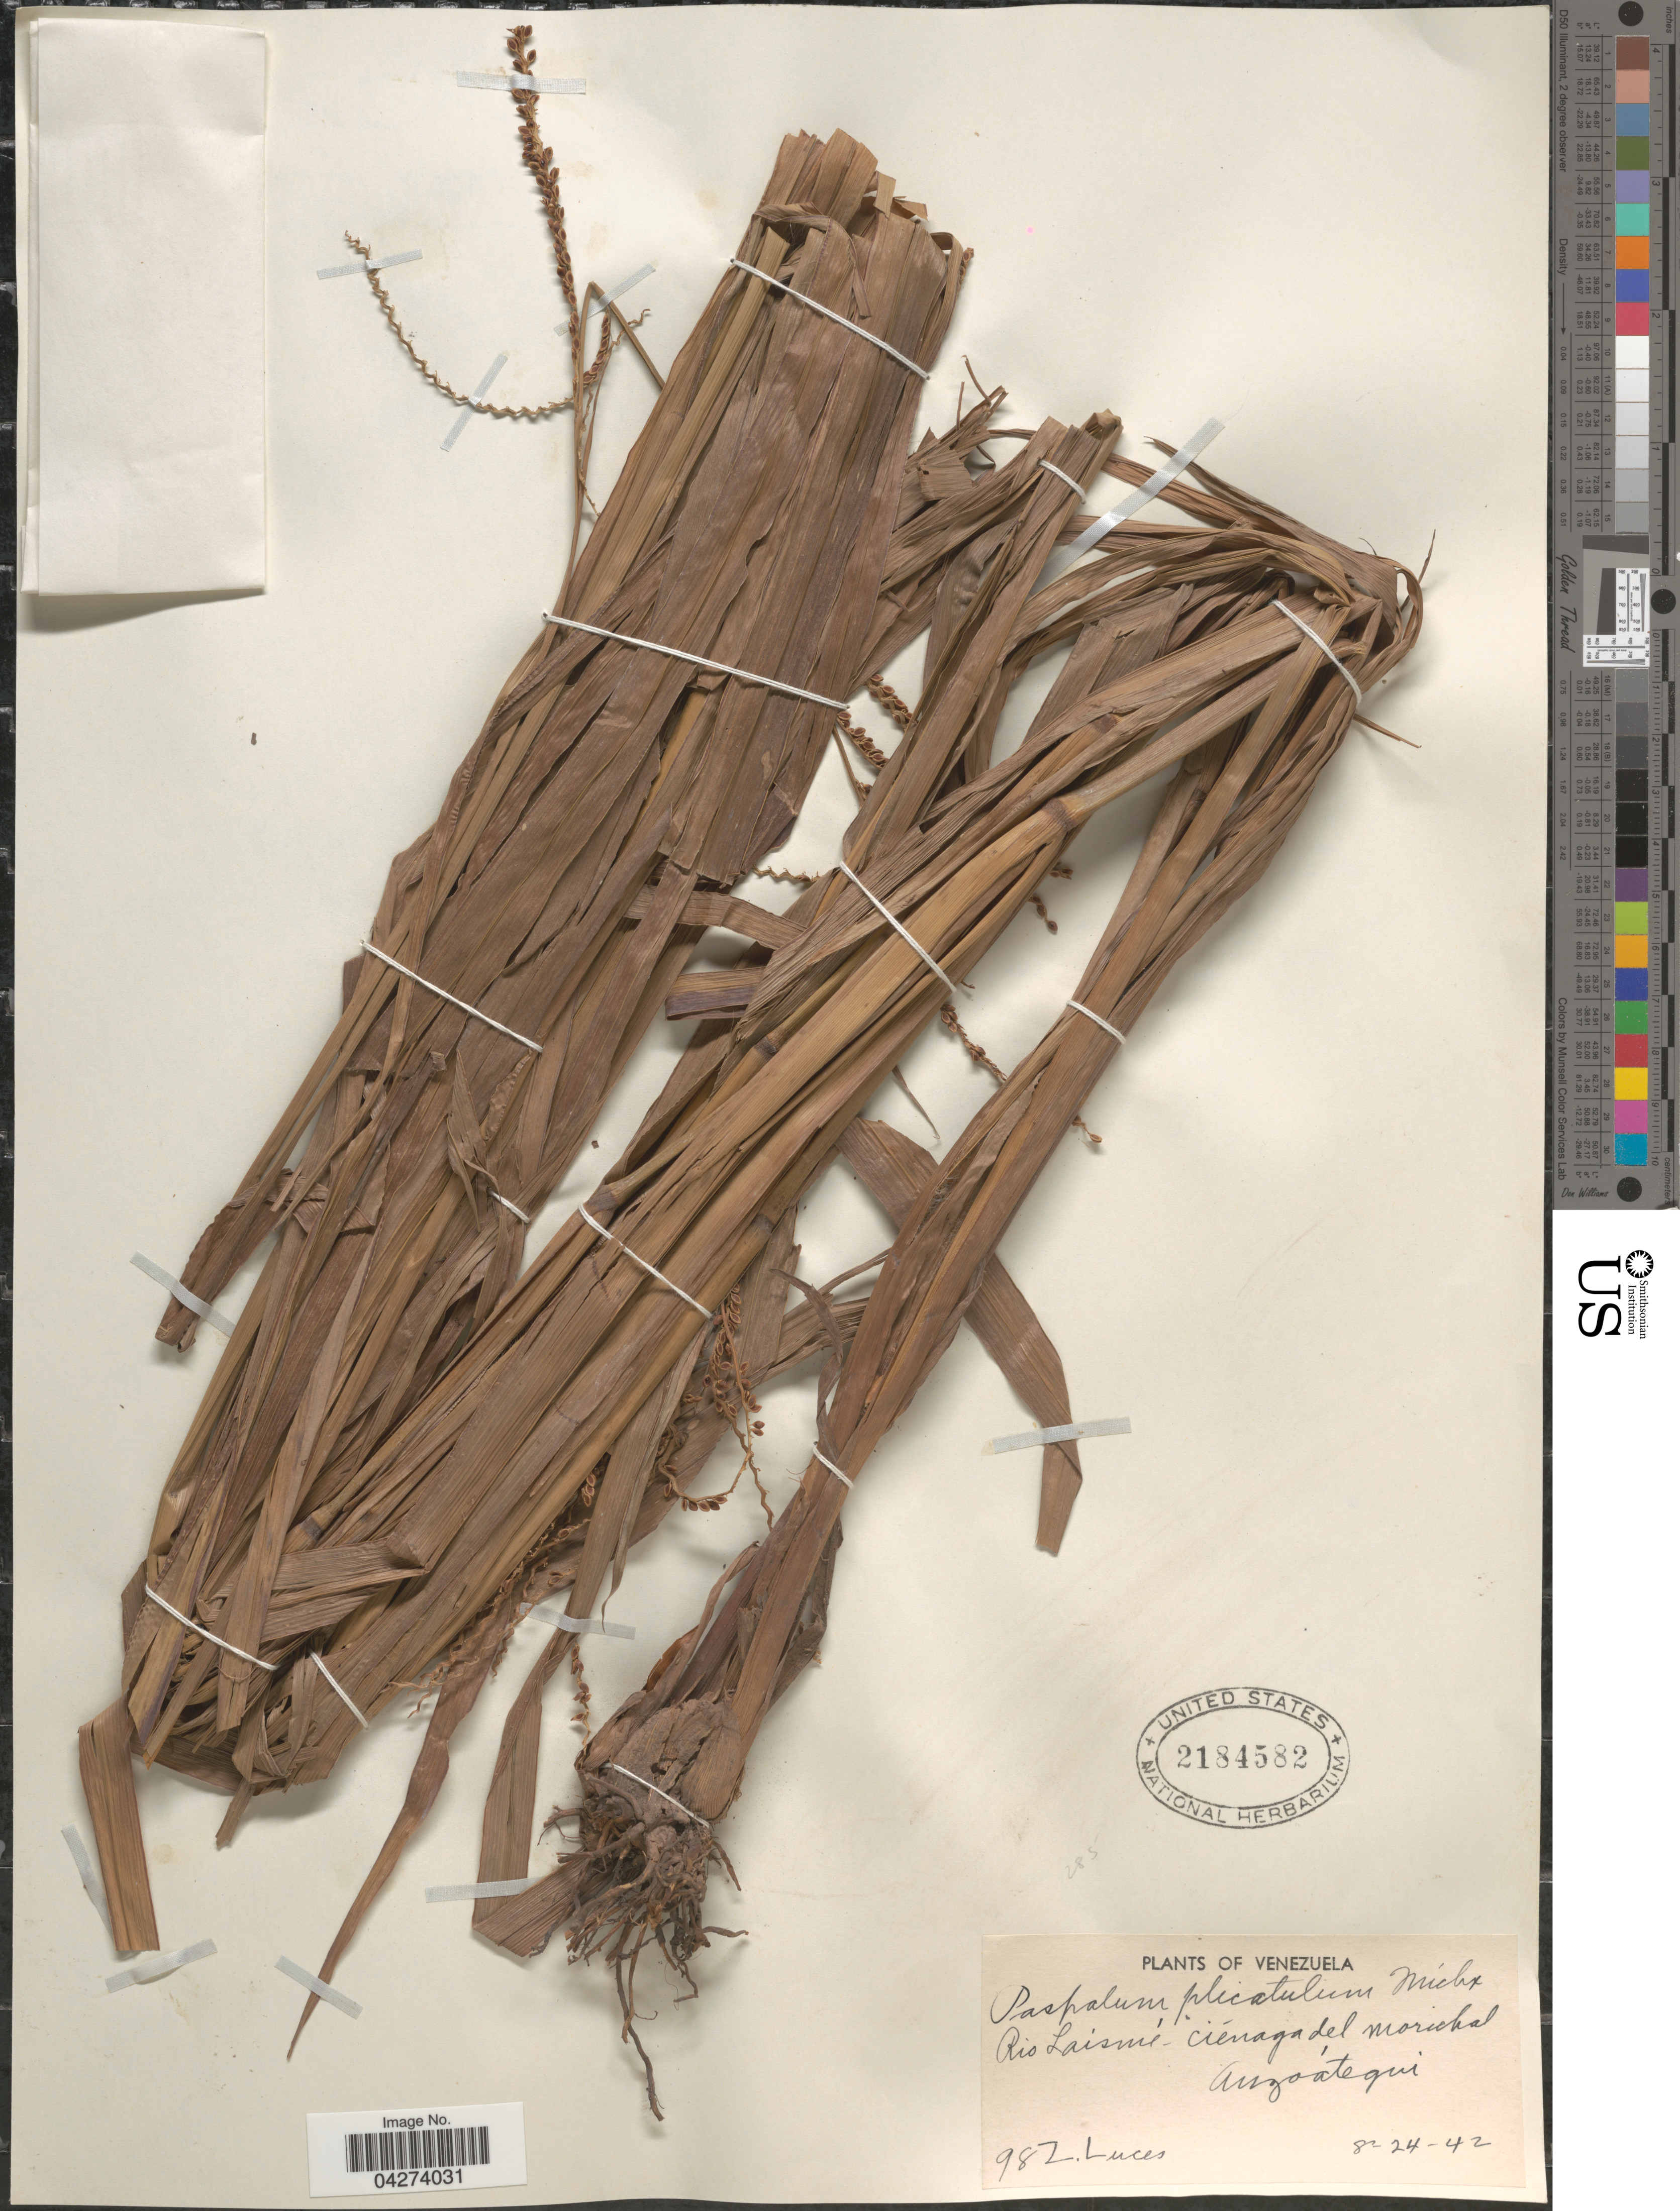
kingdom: Plantae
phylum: Tracheophyta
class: Liliopsida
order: Poales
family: Poaceae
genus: Paspalum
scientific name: Paspalum plicatulum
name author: Michx.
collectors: Lucas, --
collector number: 982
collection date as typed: Transcribed d/m/y: 24/8/42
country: Venezuela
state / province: Anzoategui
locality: Rio Laismé ciénaga del morichal.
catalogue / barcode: US 2184582